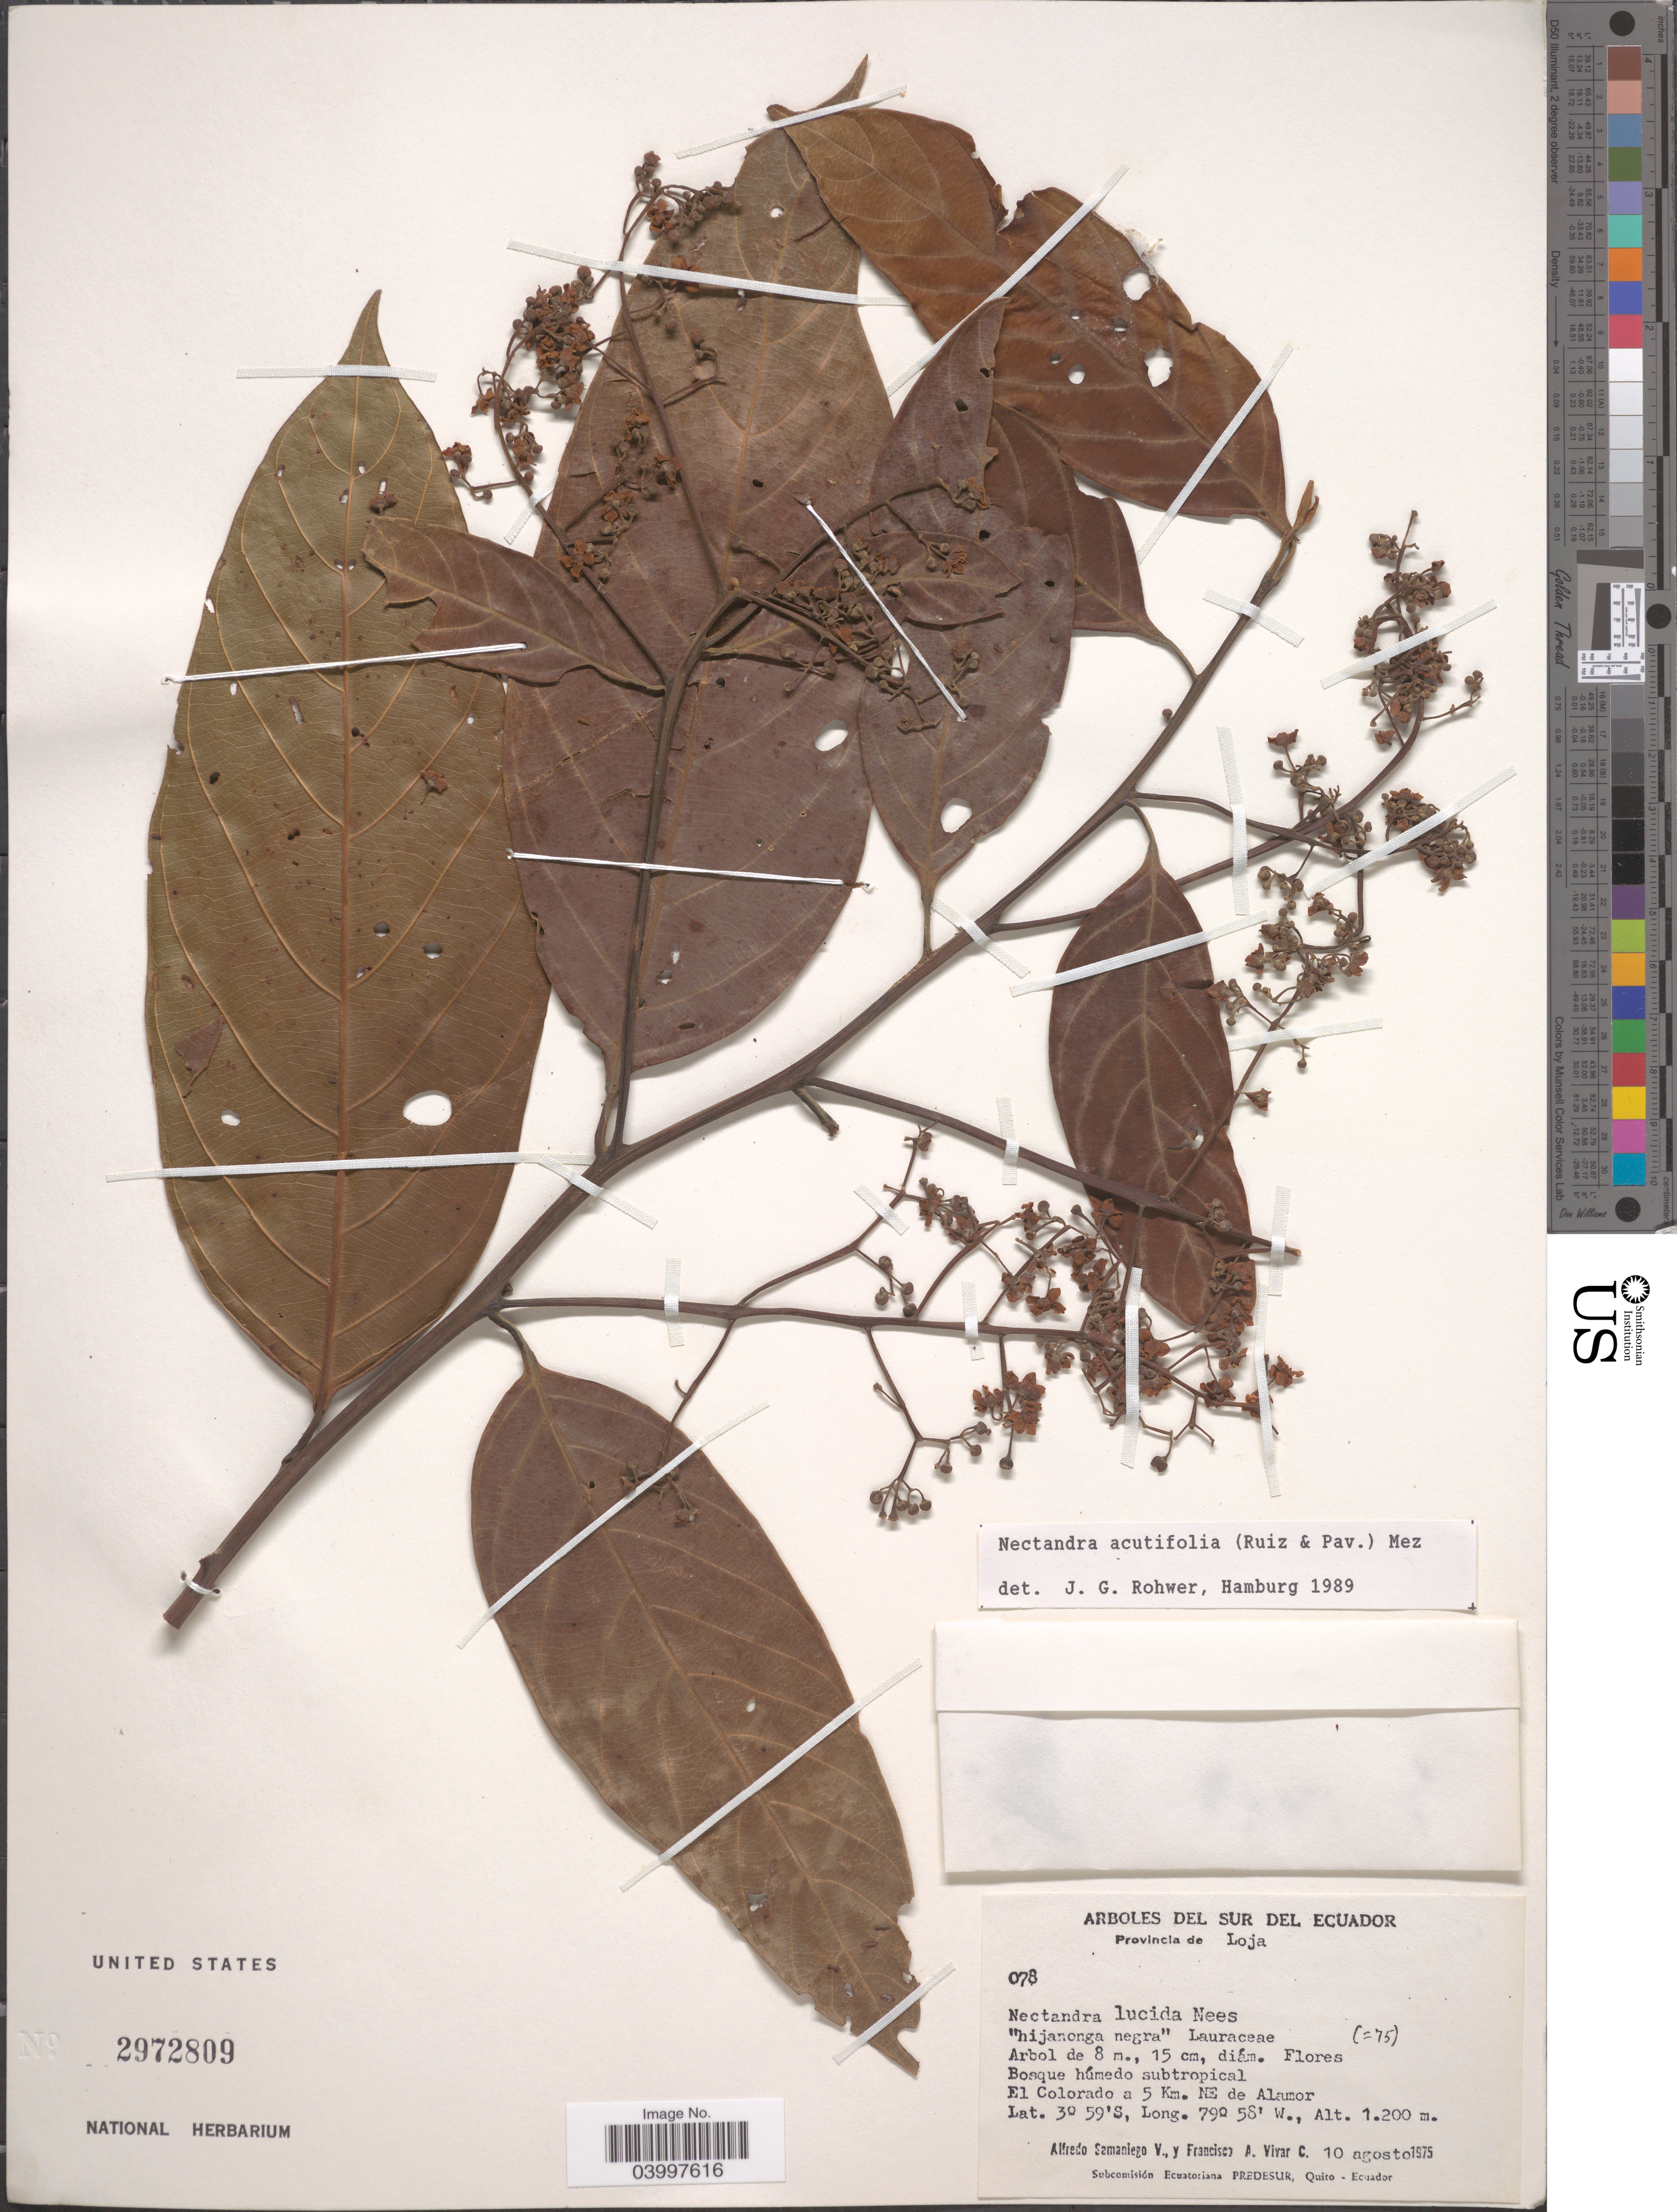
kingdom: Plantae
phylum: Tracheophyta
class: Magnoliopsida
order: Laurales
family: Lauraceae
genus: Nectandra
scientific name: Nectandra acutifolia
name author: (Ruiz & Pav.) Mez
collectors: A. V. Samaniego & F. A. Vivar C.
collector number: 078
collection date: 1975-08-10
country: Ecuador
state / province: Loja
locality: Sur del Ecuador. El Colorado a 5 Km. NE de Alamor.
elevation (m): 1200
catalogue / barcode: US 2972809